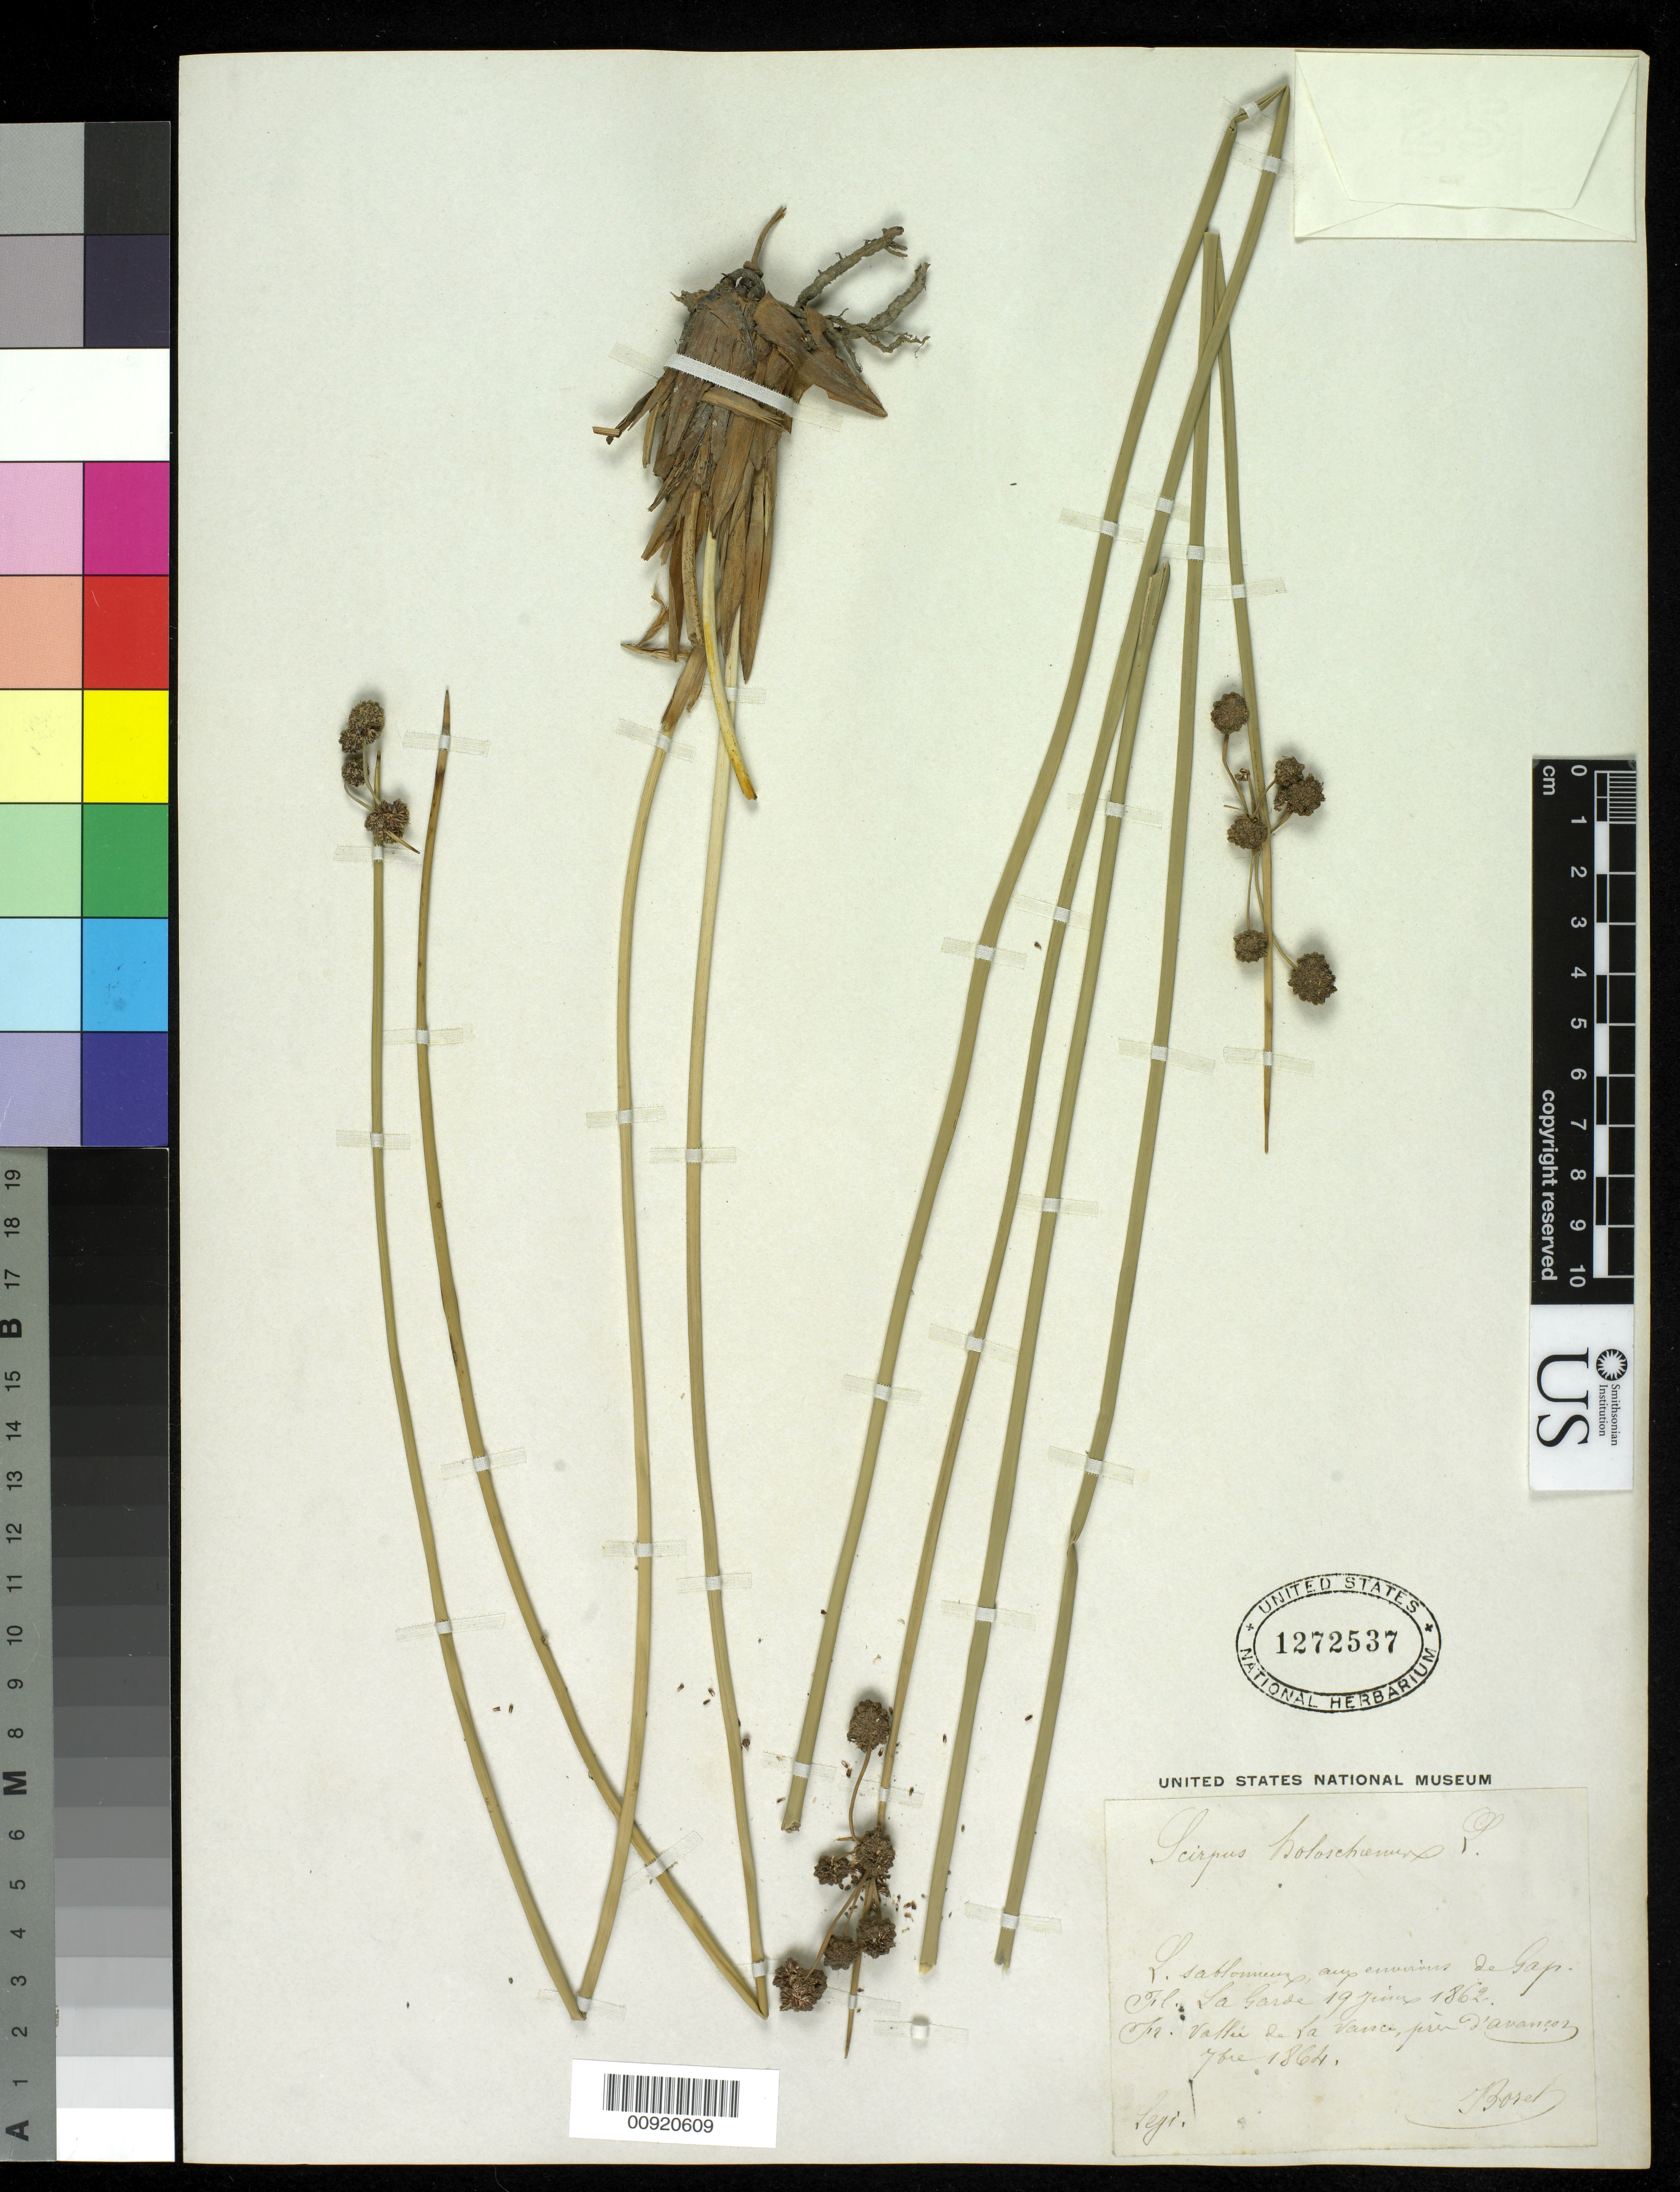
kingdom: Plantae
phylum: Tracheophyta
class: Liliopsida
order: Poales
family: Cyperaceae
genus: Scirpoides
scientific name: Scirpoides holoschoenus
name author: (L.) Soják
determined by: Strong, M. T., (US), Smithsonian Institution - National Museum of Natural History (UNITED STATES)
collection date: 1864-02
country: France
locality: La Garde, Gap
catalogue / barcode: US 1272537